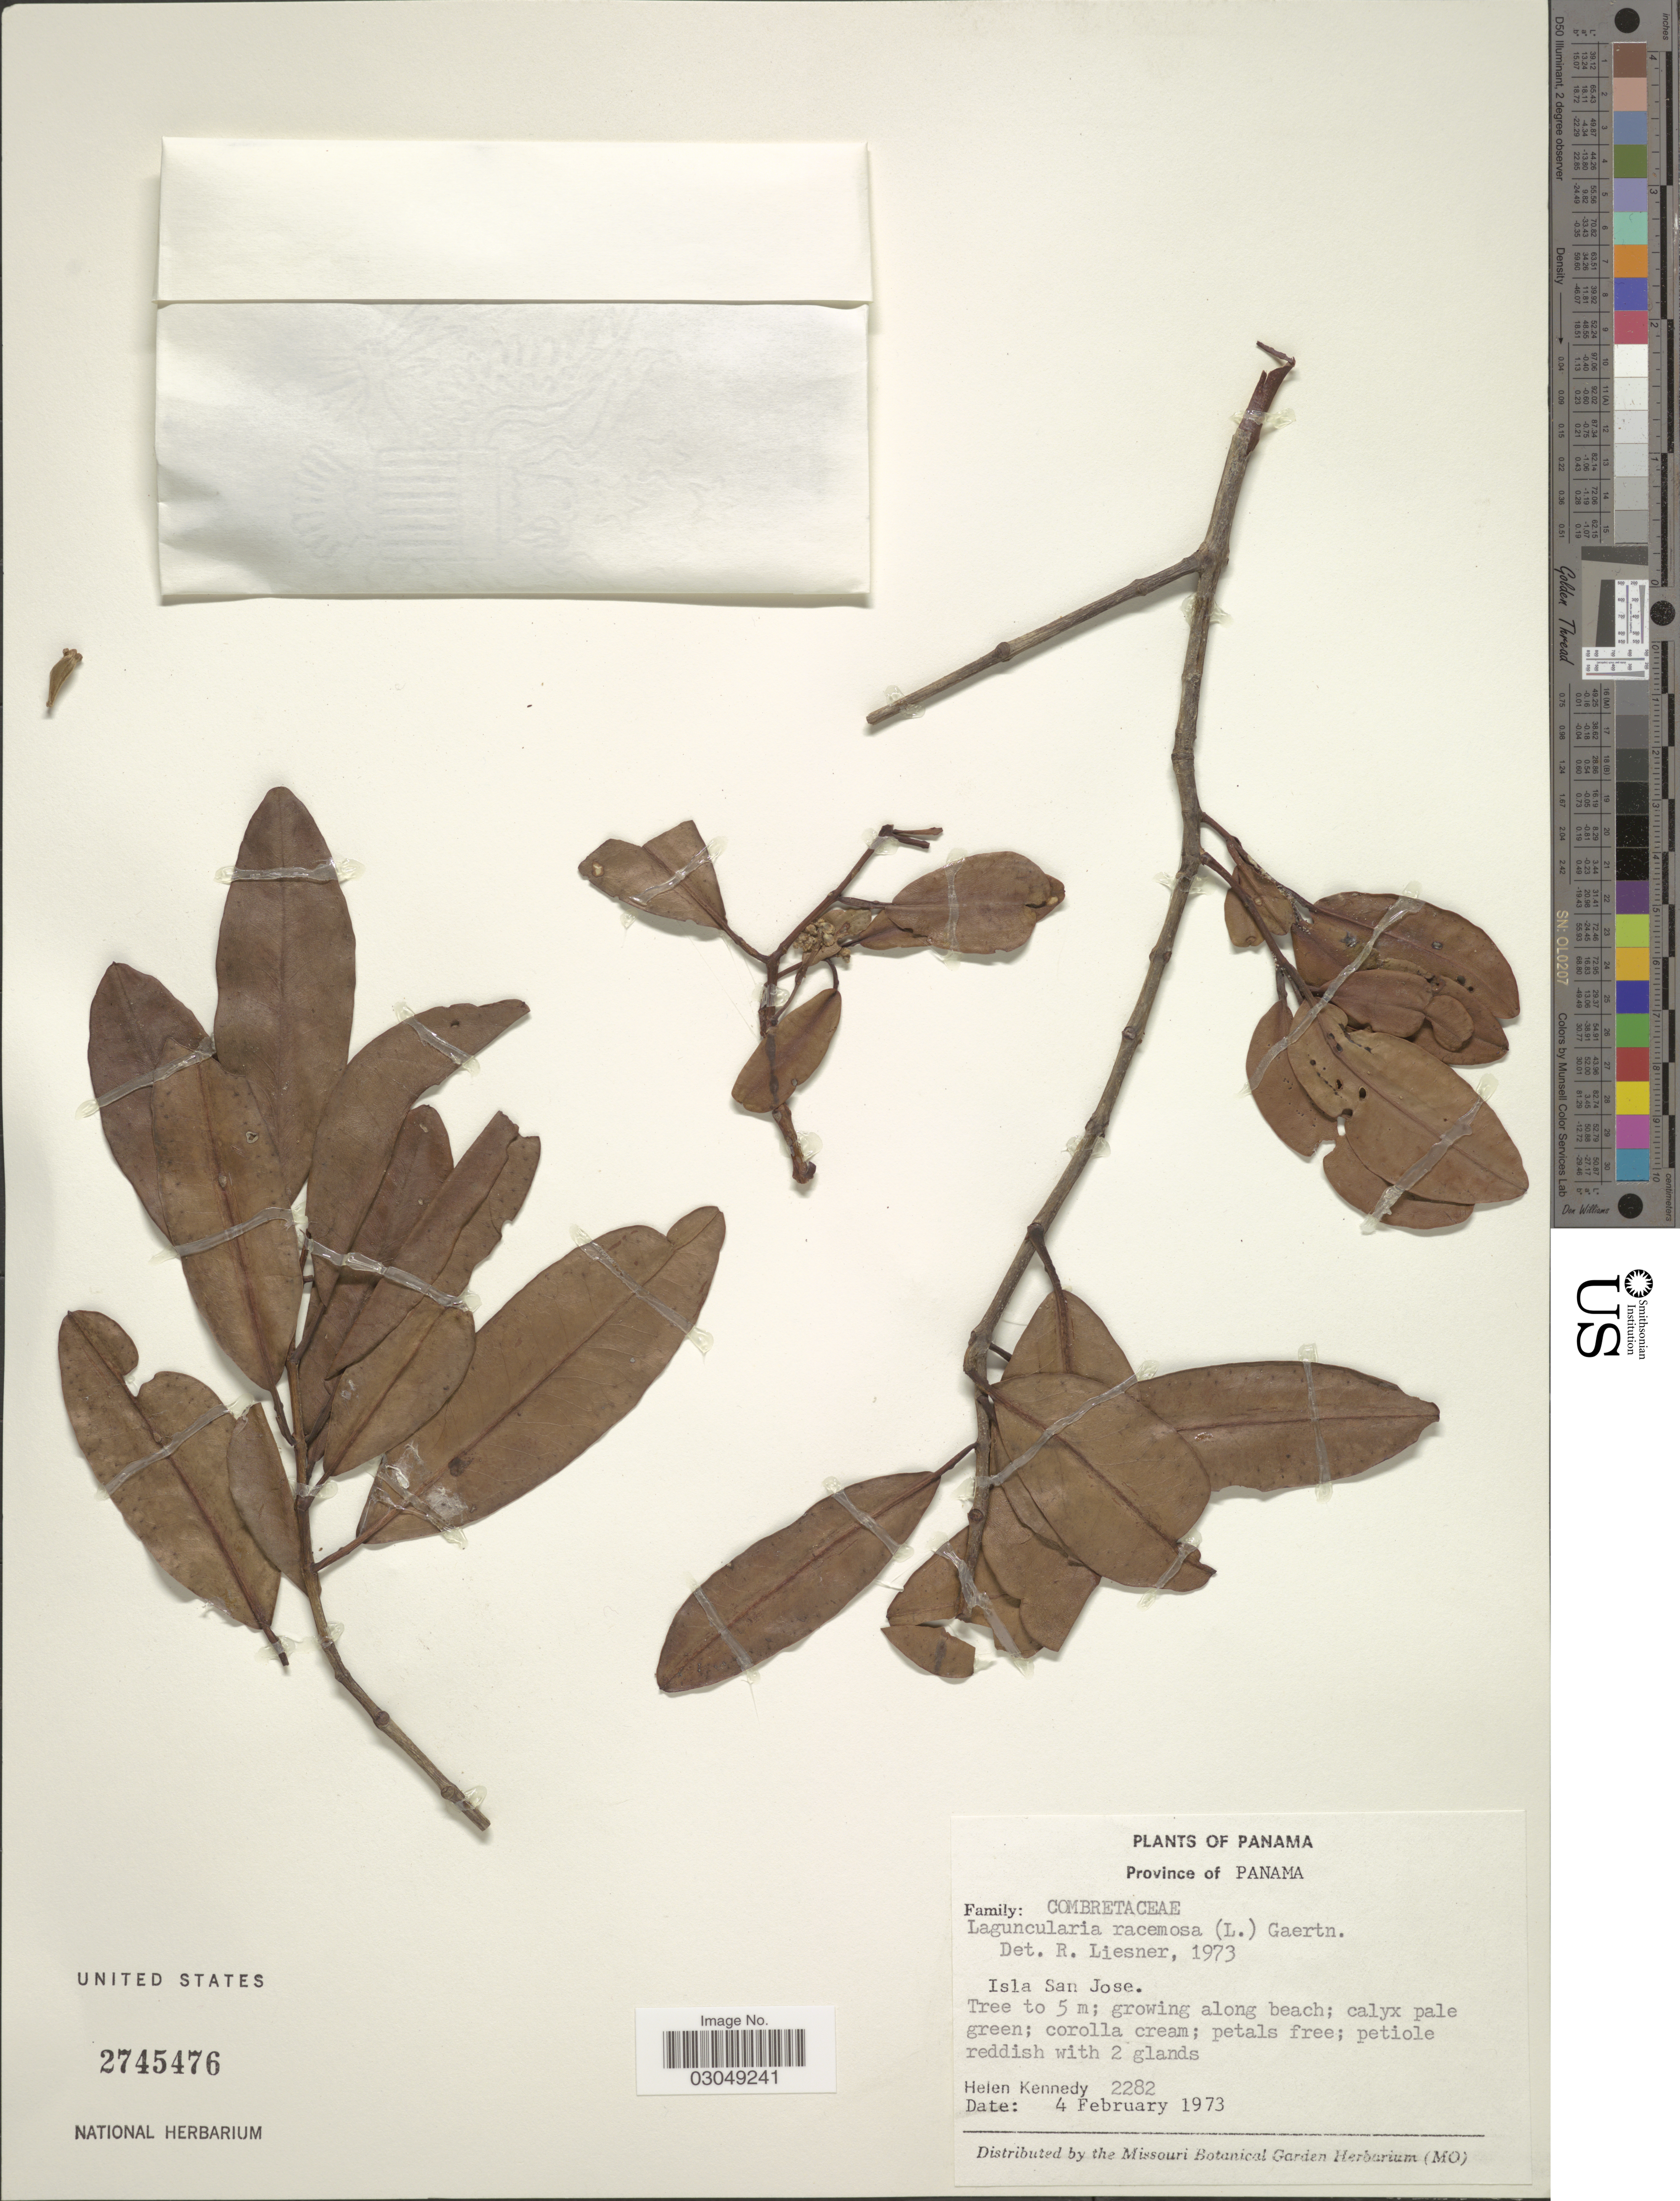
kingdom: Plantae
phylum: Tracheophyta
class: Magnoliopsida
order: Myrtales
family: Combretaceae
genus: Laguncularia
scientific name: Laguncularia racemosa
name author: (L.) C.F. Gaertn.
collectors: H. Kennedy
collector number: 2282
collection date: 1973-02-04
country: Panama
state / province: Panamá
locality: Isla San Jose.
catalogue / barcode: US 2745476